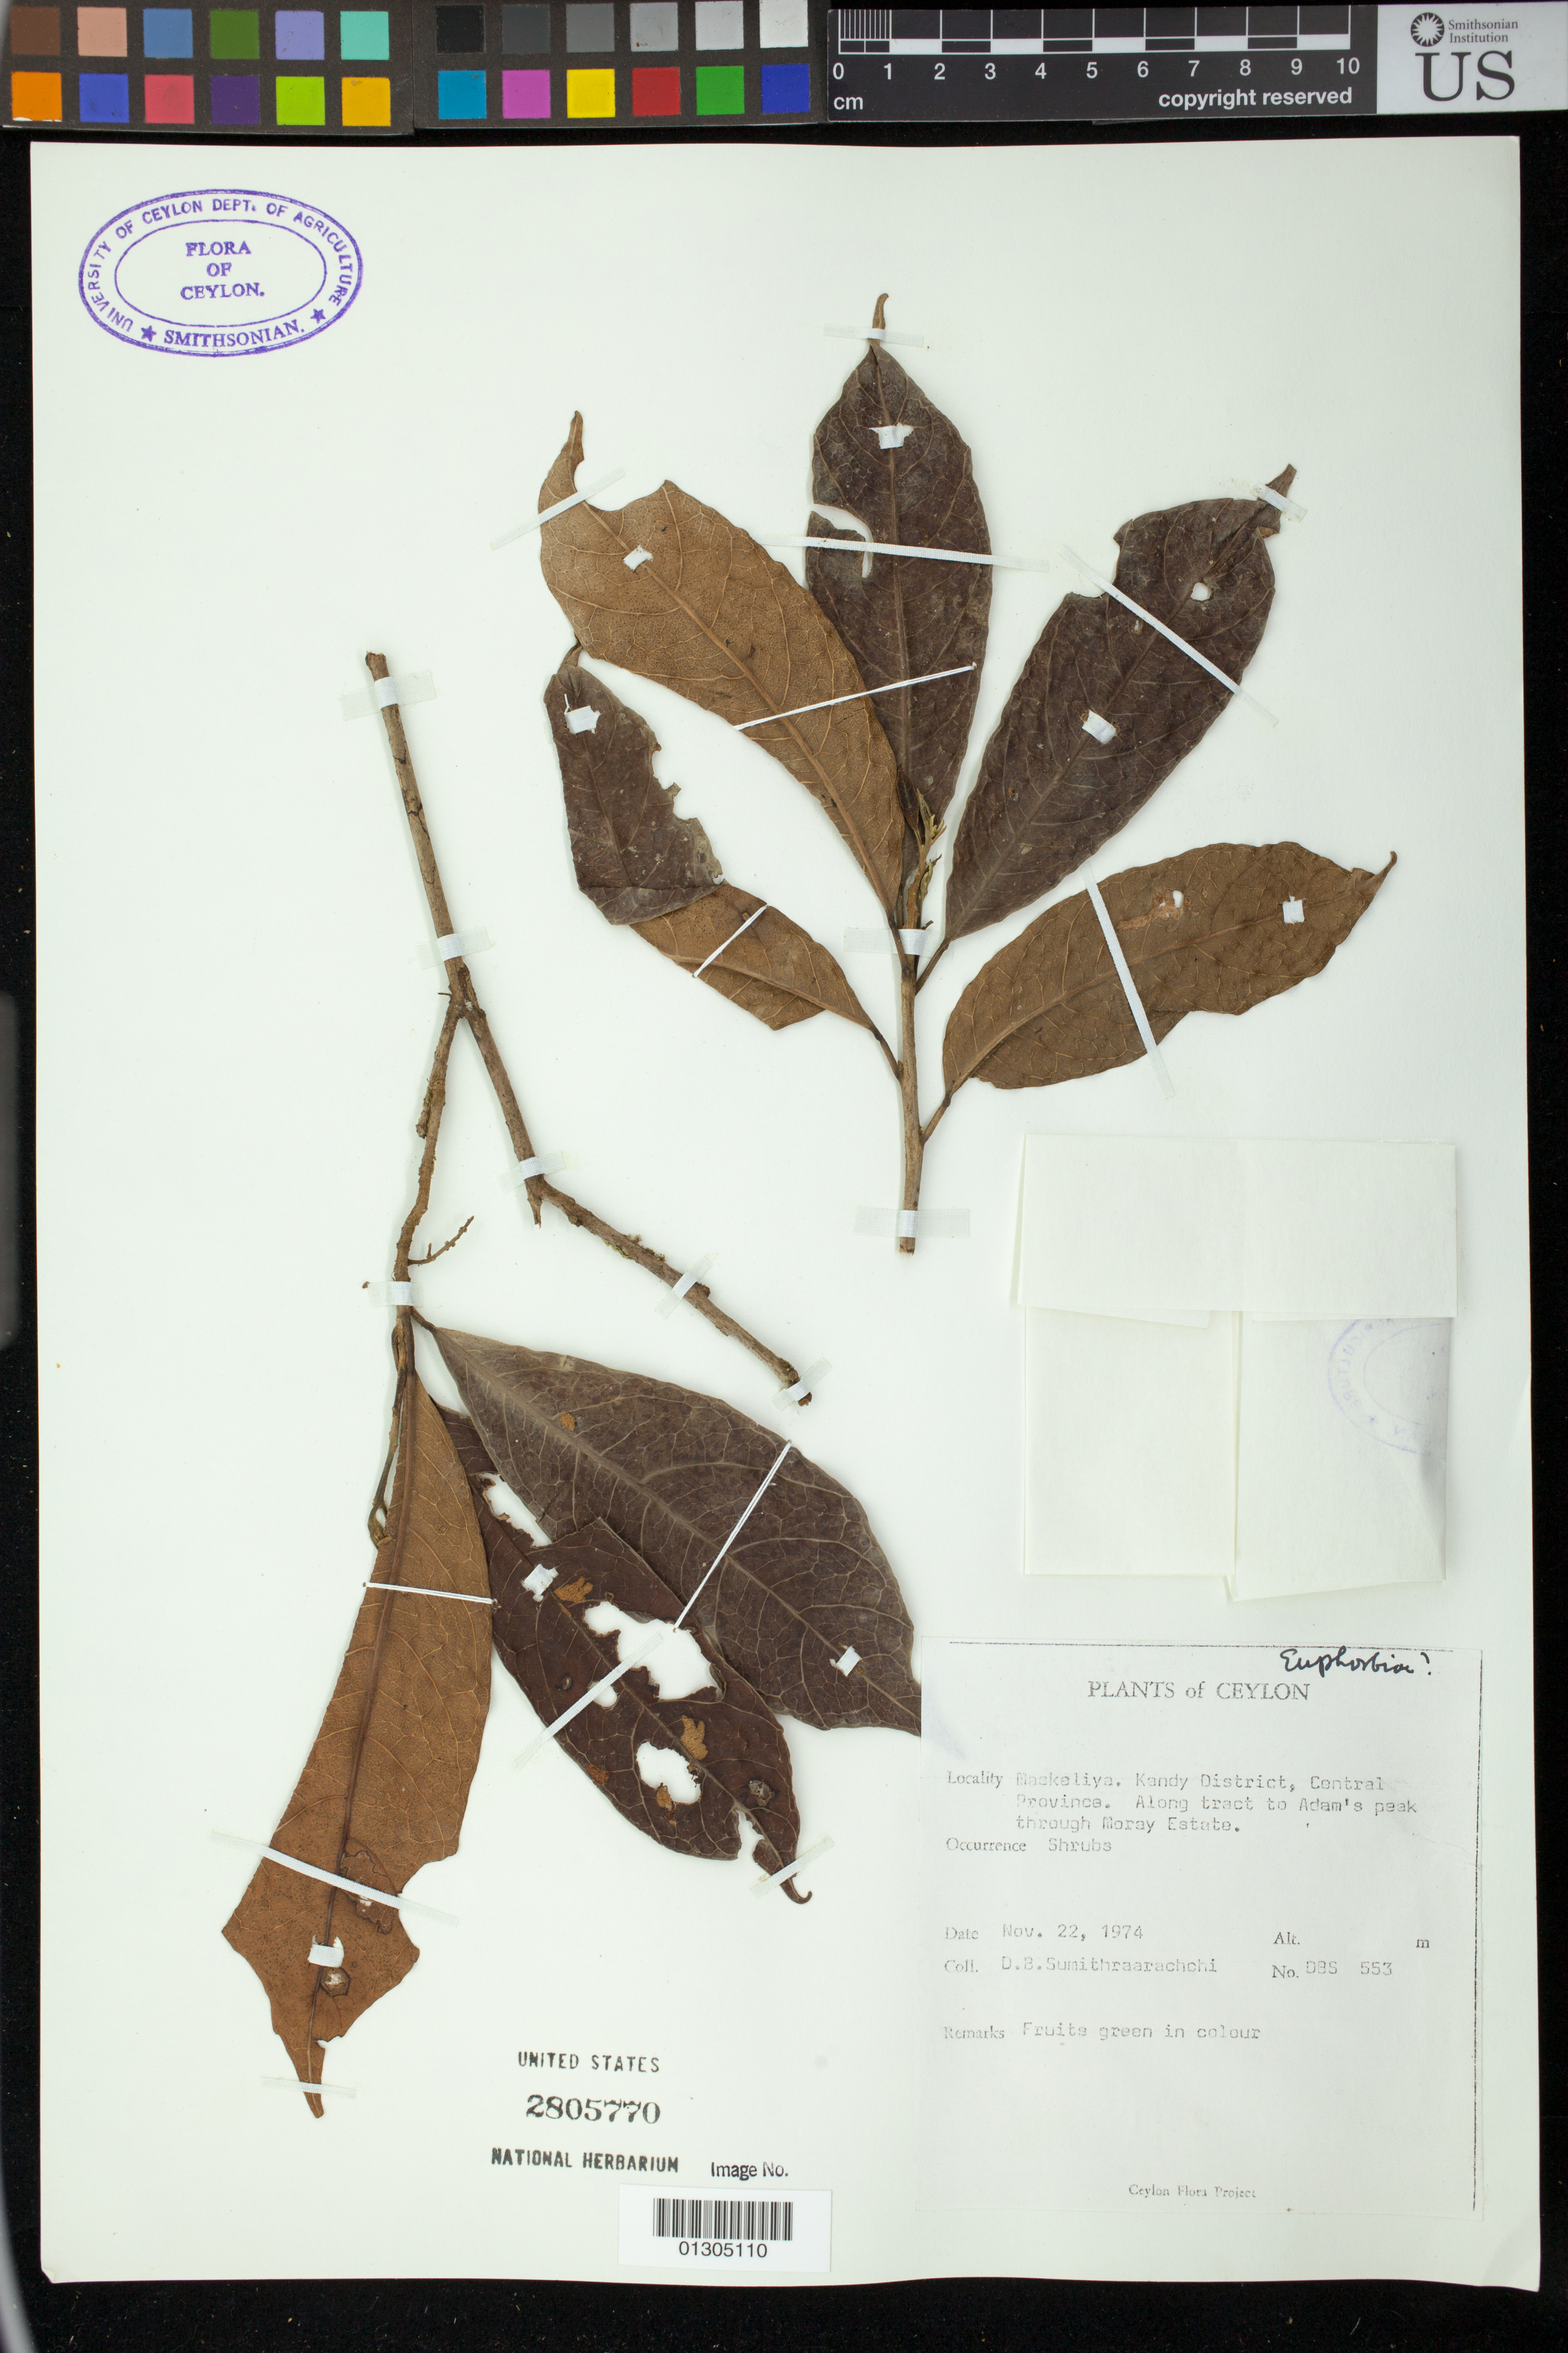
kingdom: Plantae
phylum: Tracheophyta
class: Magnoliopsida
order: Malpighiales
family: Euphorbiaceae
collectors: D. B. Sumithraarachchi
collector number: DBS 553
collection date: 1974-11-22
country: Sri Lanka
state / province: Central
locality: Maskeliya. Kandy District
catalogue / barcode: US 2805770